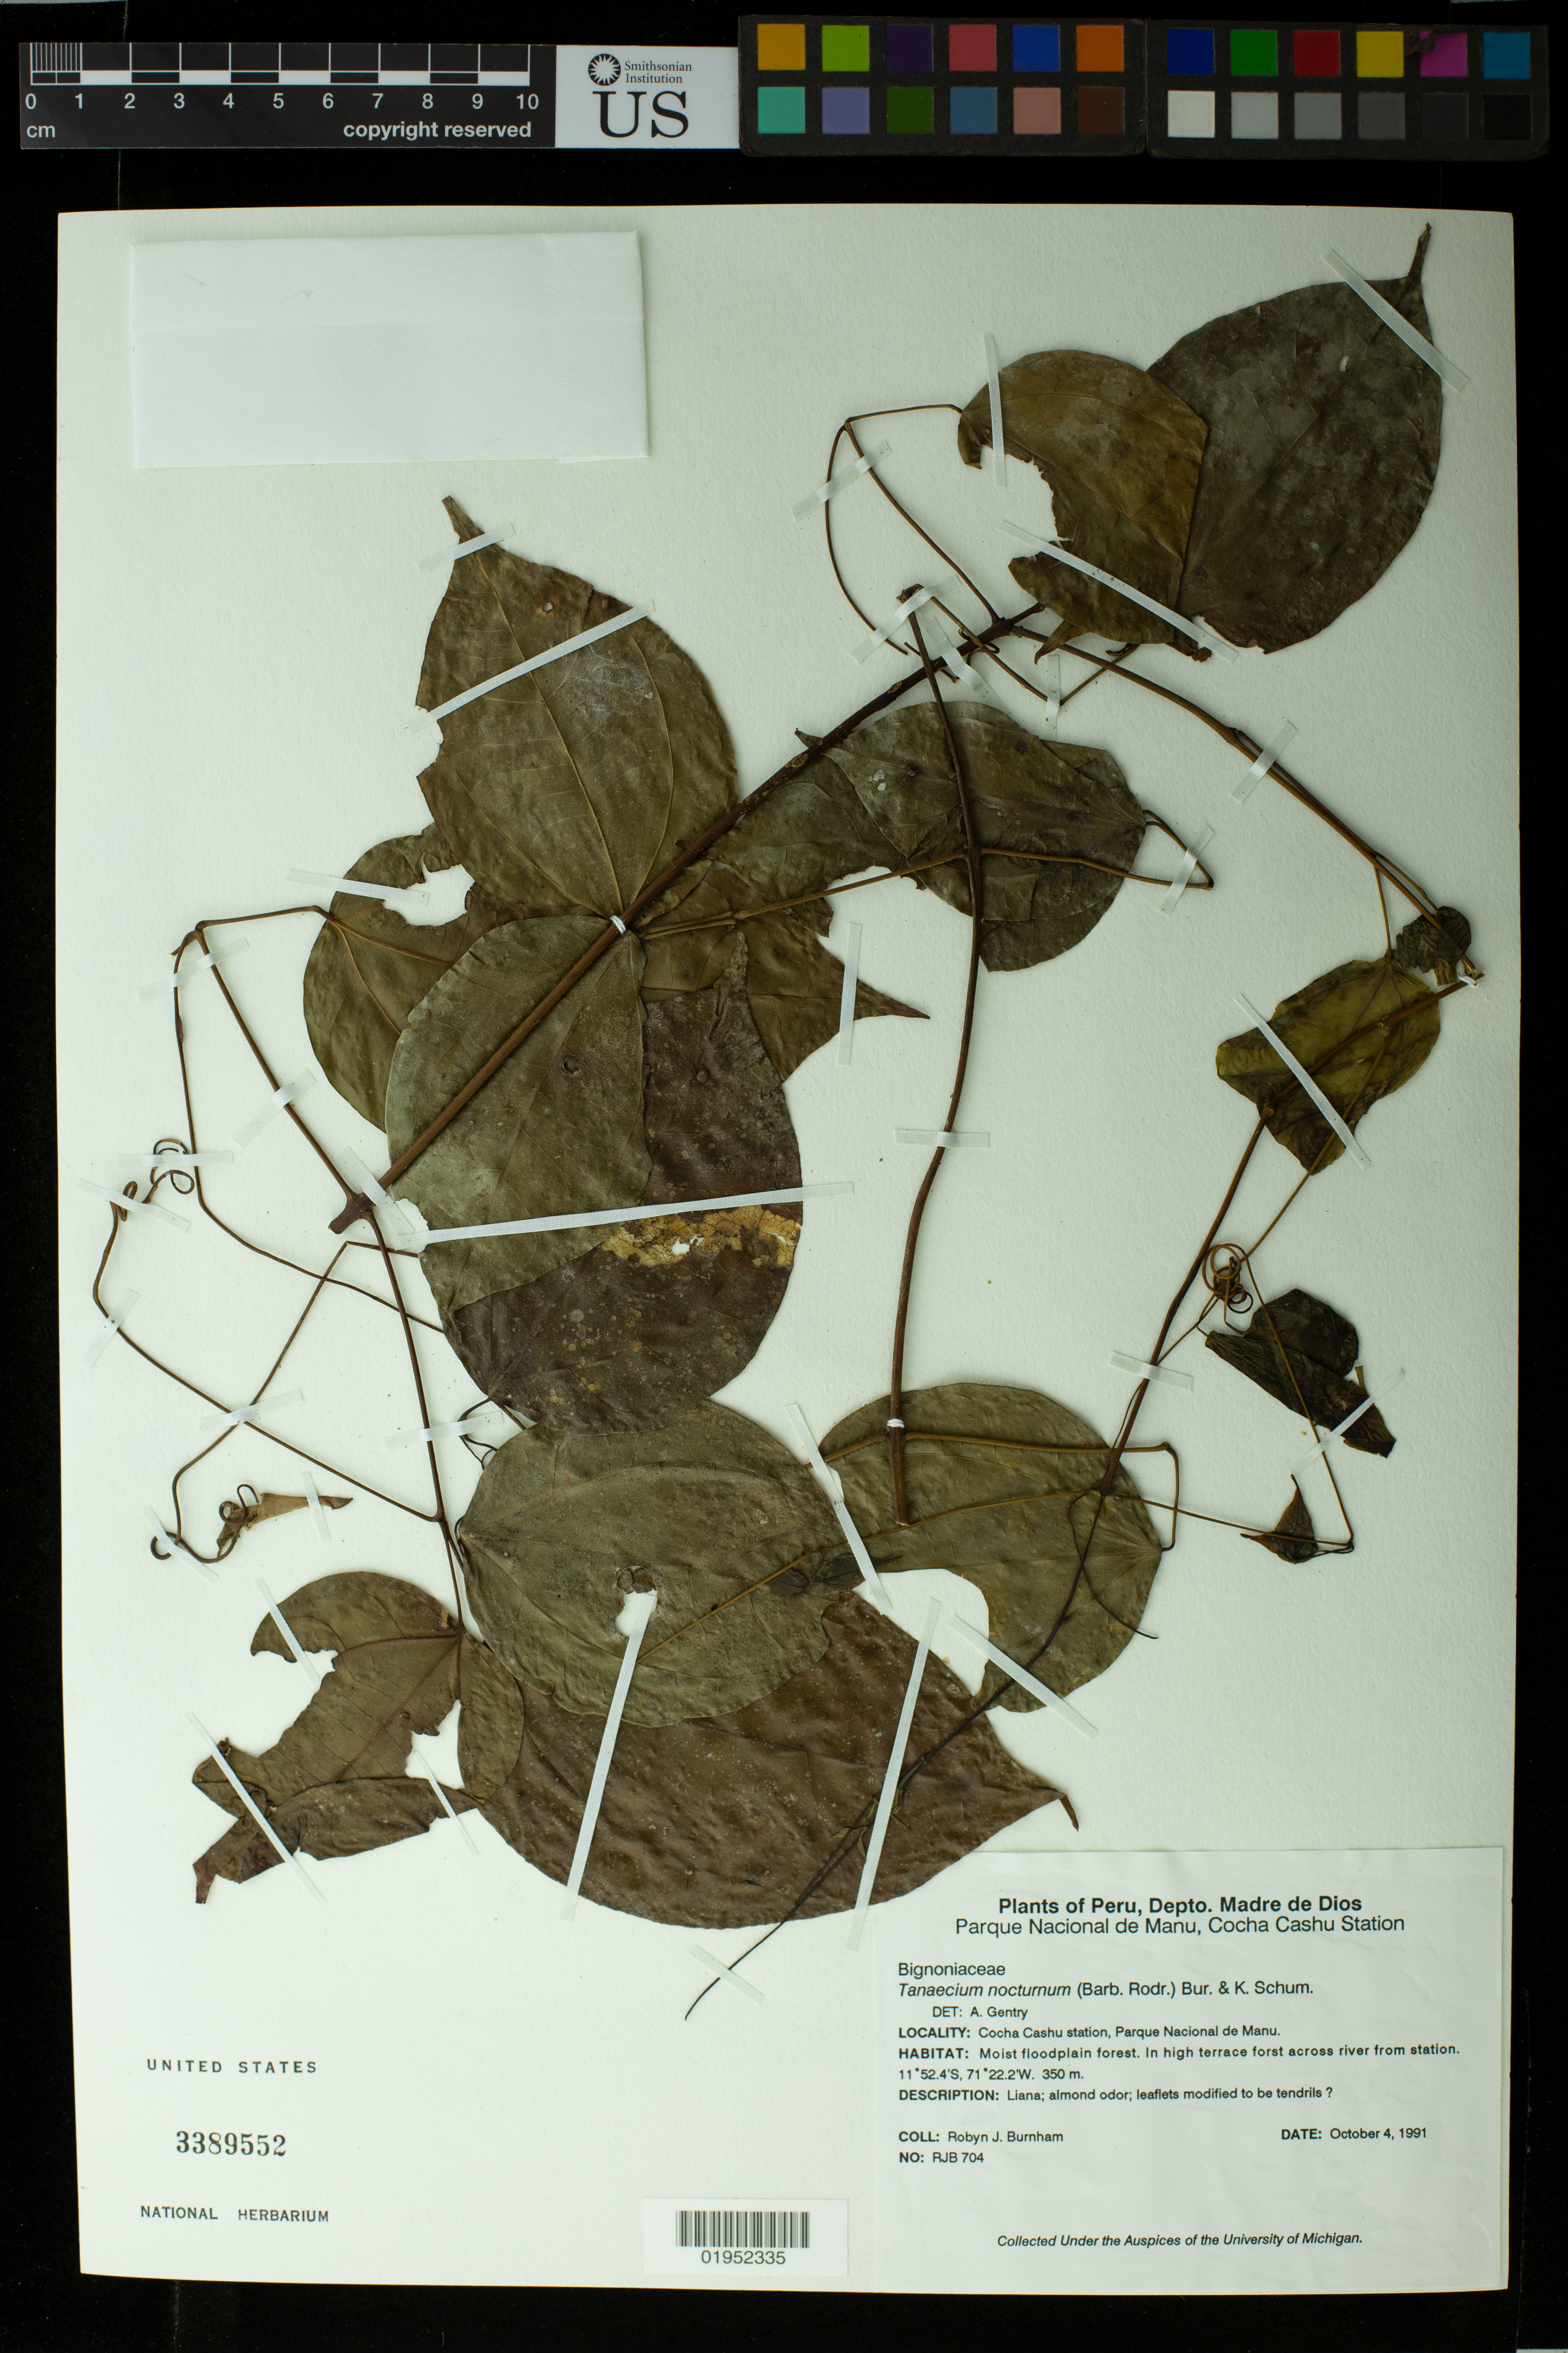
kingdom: Plantae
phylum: Tracheophyta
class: Magnoliopsida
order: Lamiales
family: Bignoniaceae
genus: Tanaecium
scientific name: Tanaecium nocturnum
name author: (Barb. Rodr.) Bureau & K. Schum.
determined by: Gentry, A. H.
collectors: R. J. Burnham & P. Nuñez V.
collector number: RJB 704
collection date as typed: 17 Oct 1991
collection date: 1991-10-17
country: Peru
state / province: Madre de Dios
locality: Parque Nacional de Manu, Cocha Cashu Station. Across river from station: ravine plot 2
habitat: Moist floodplain forest, in high terrace forest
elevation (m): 350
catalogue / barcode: US 3389552